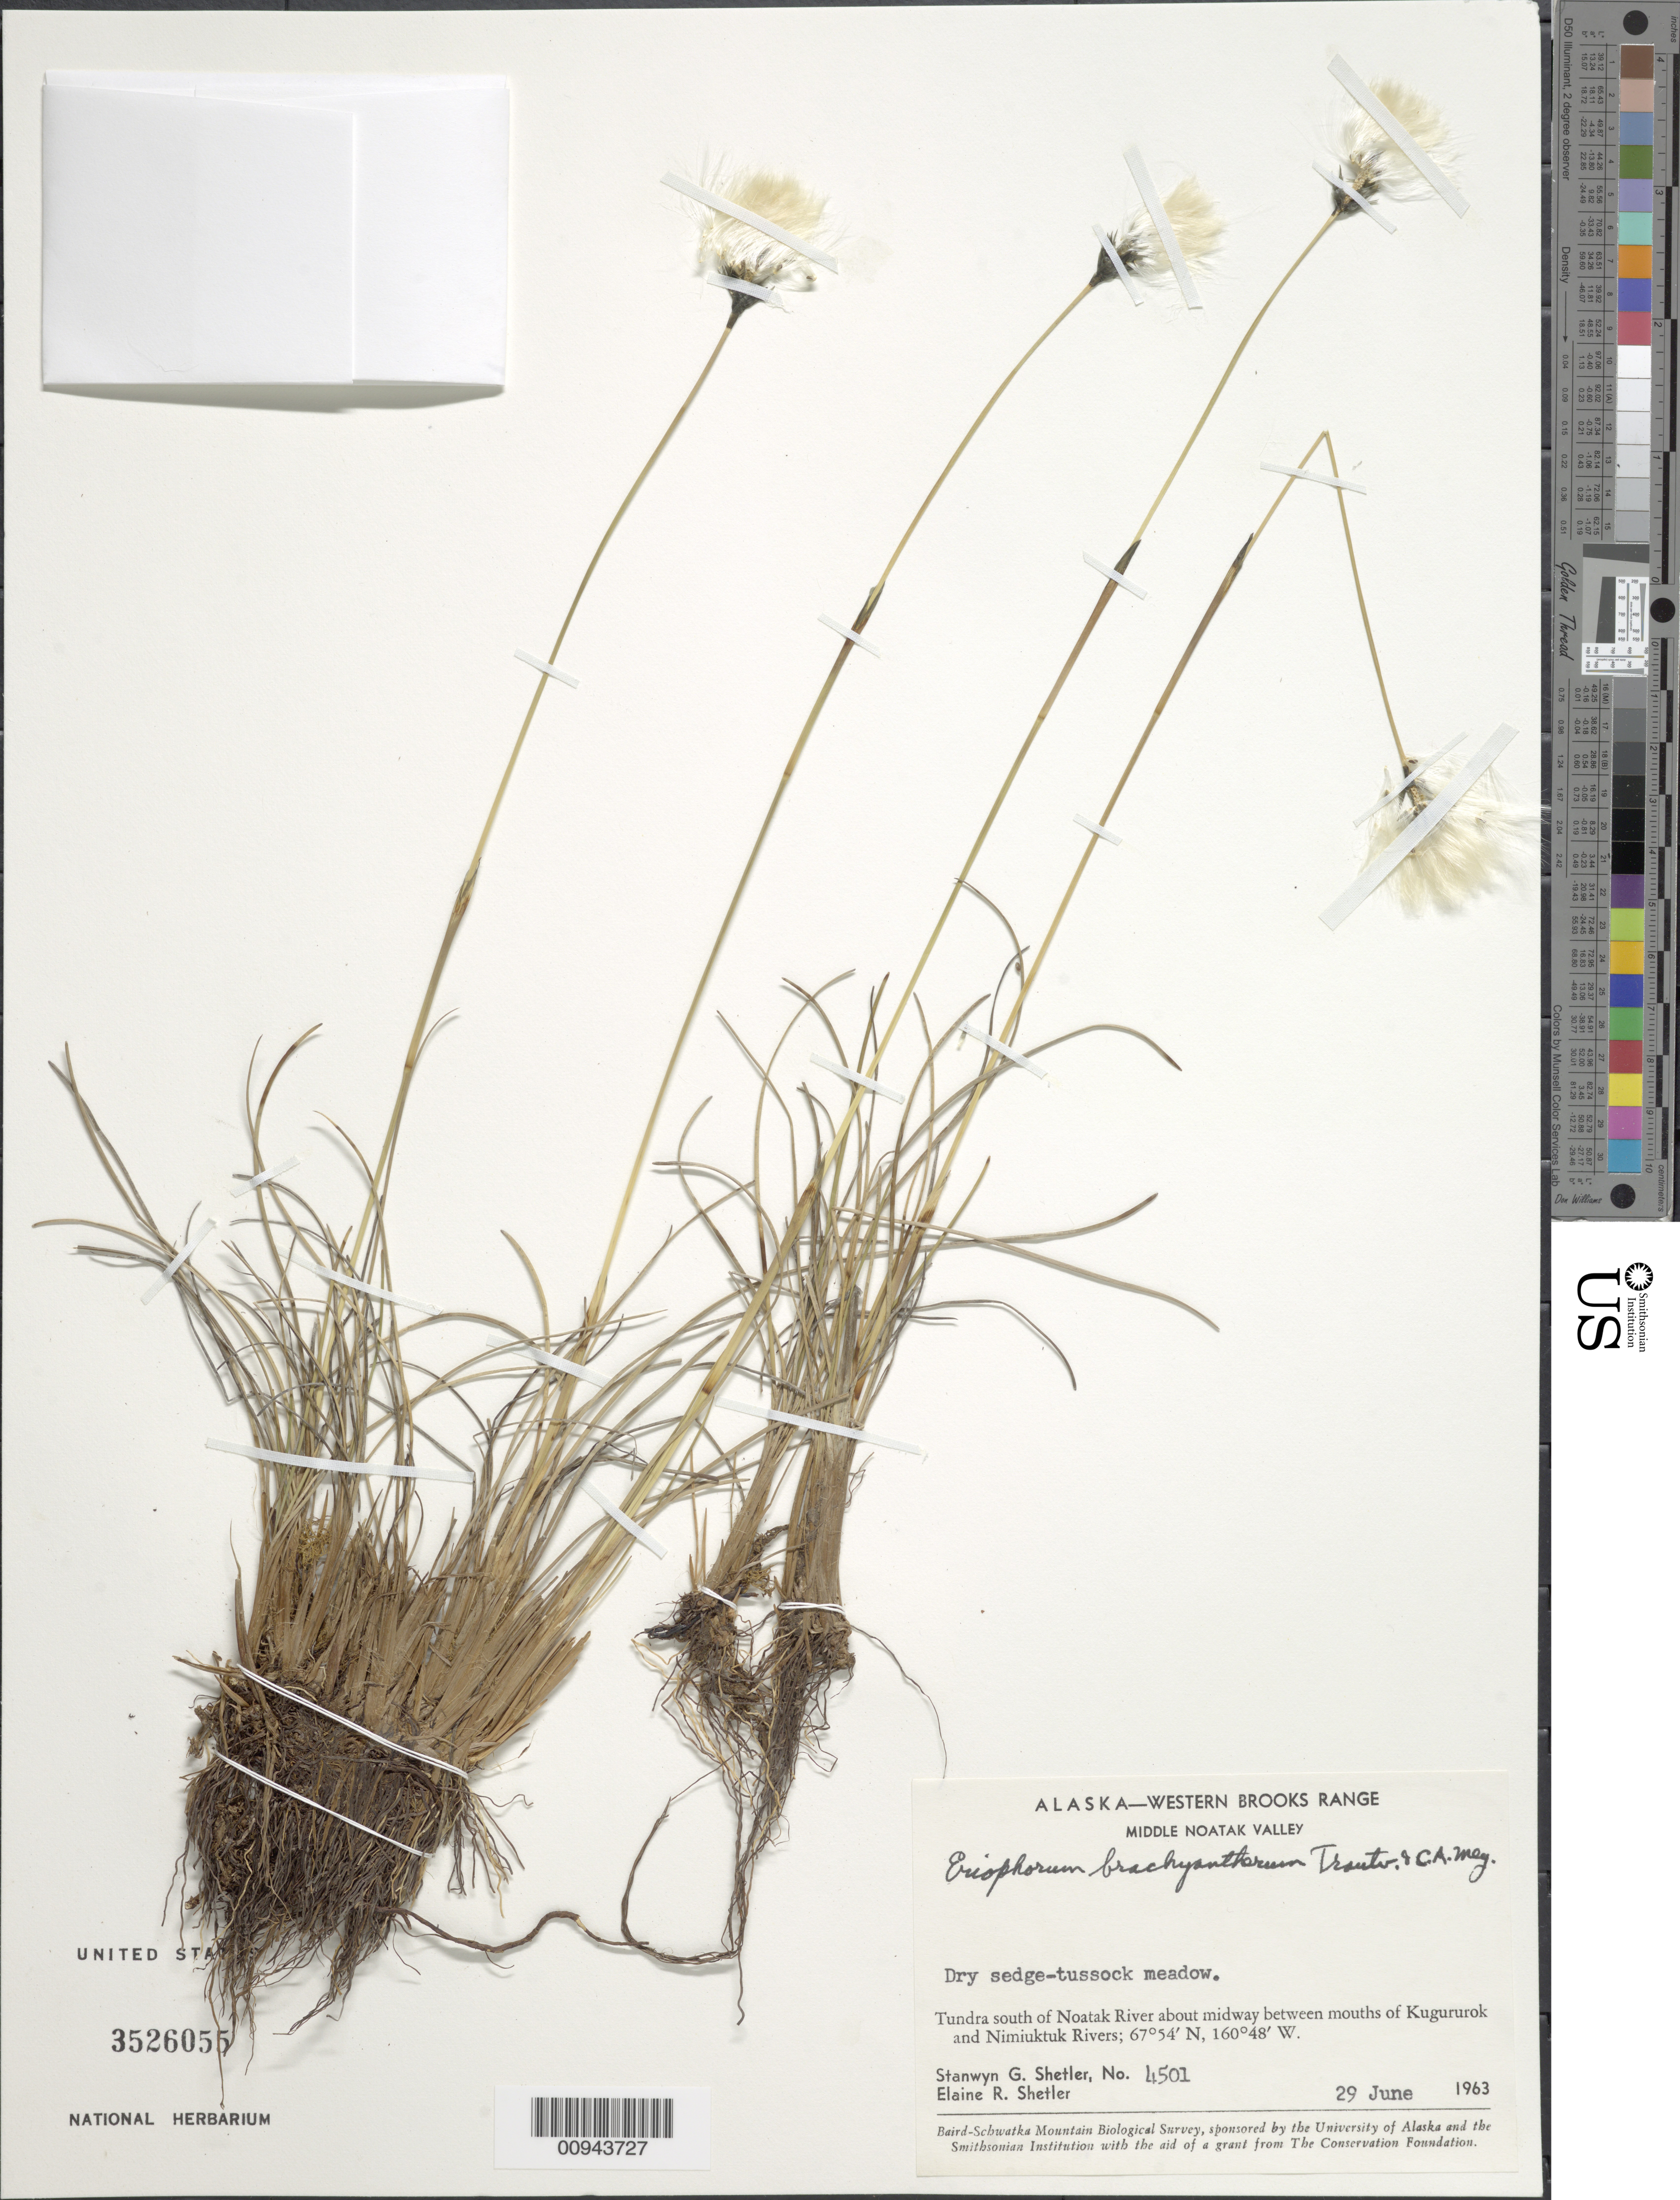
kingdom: Plantae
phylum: Tracheophyta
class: Liliopsida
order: Poales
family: Cyperaceae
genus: Eriophorum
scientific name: Eriophorum brachyantherum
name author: Trautv. & C.A. Mey.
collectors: S. Shetler & E. R. Shetler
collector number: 4501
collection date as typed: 29 Jun 1963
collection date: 1963-06-29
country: United States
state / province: Alaska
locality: S of Noatak River about midway between mouths of Kugururok and Nimiuktuk Rivers. Western Brooks Range, Middle Noatak Valley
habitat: Tundra. Dry sedge-tussock meadow.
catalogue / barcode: US 3526055